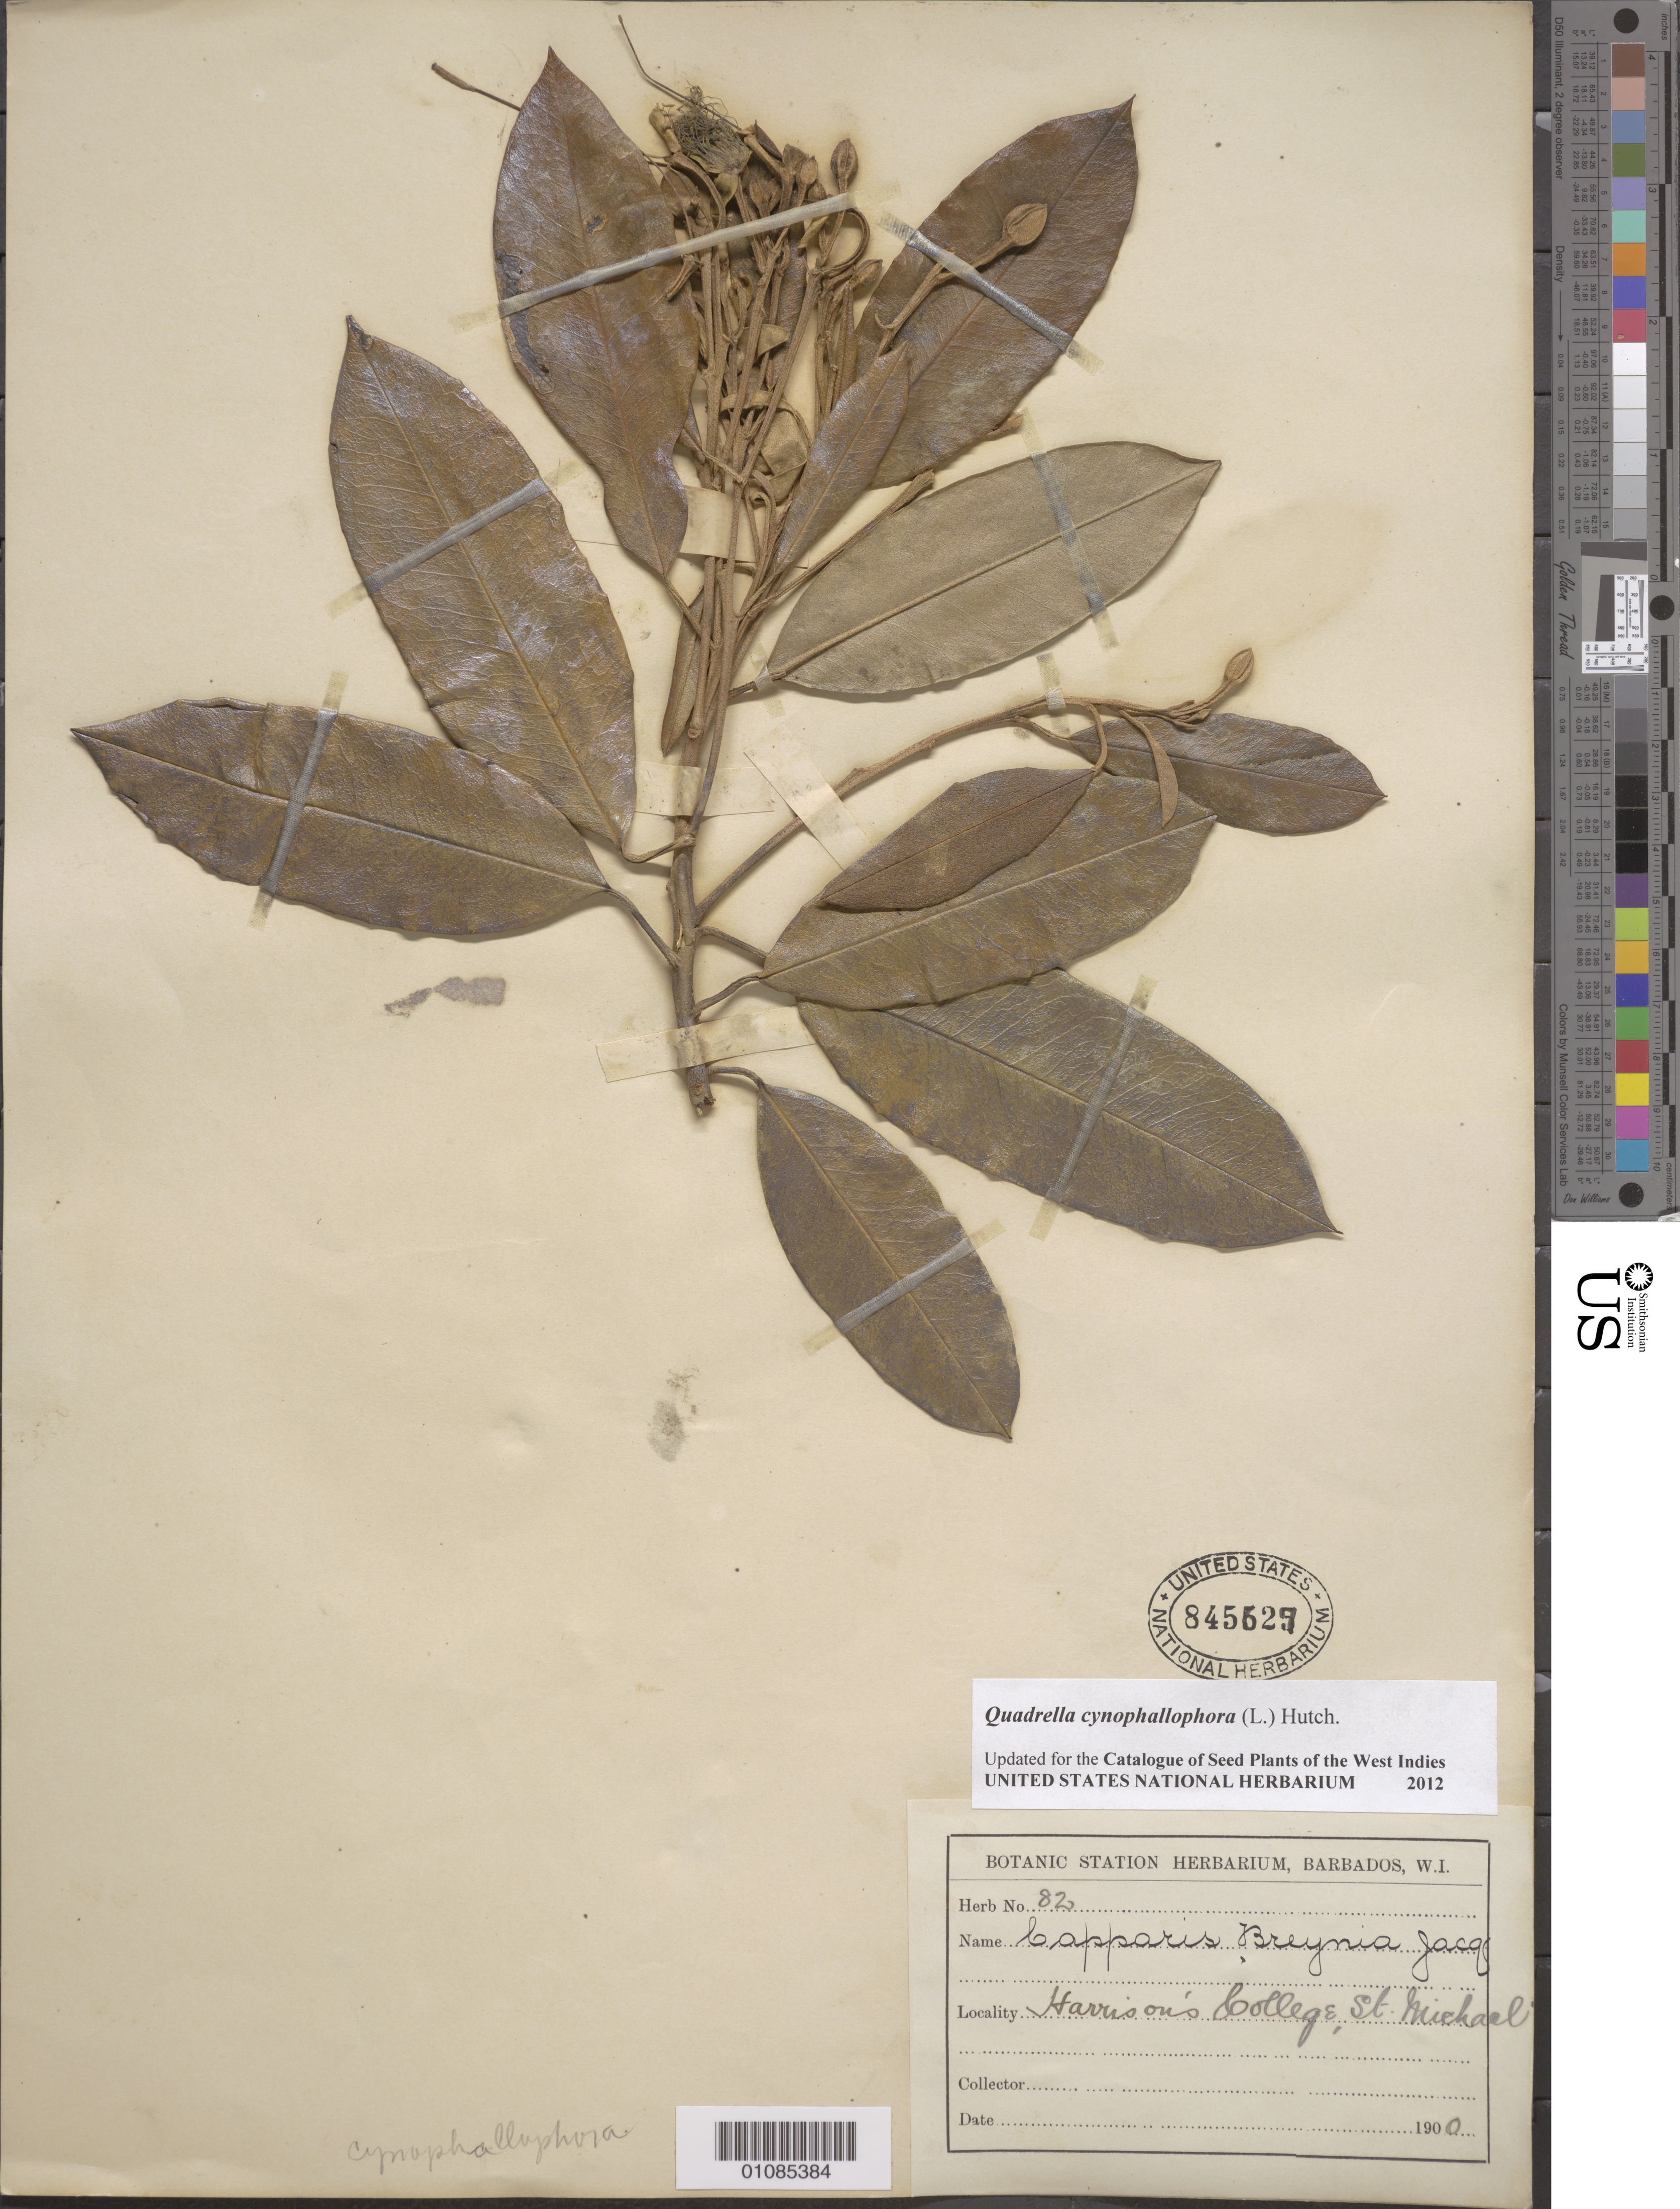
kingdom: Plantae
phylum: Tracheophyta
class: Magnoliopsida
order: Brassicales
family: Capparaceae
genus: Quadrella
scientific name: Quadrella cynophallophora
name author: (L.) Hutch.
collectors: ex herb. Bot. Sta. Barbados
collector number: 82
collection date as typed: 1900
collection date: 1900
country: Barbados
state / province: Saint Michael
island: Barbados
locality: Harrison's College.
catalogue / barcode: US 845627